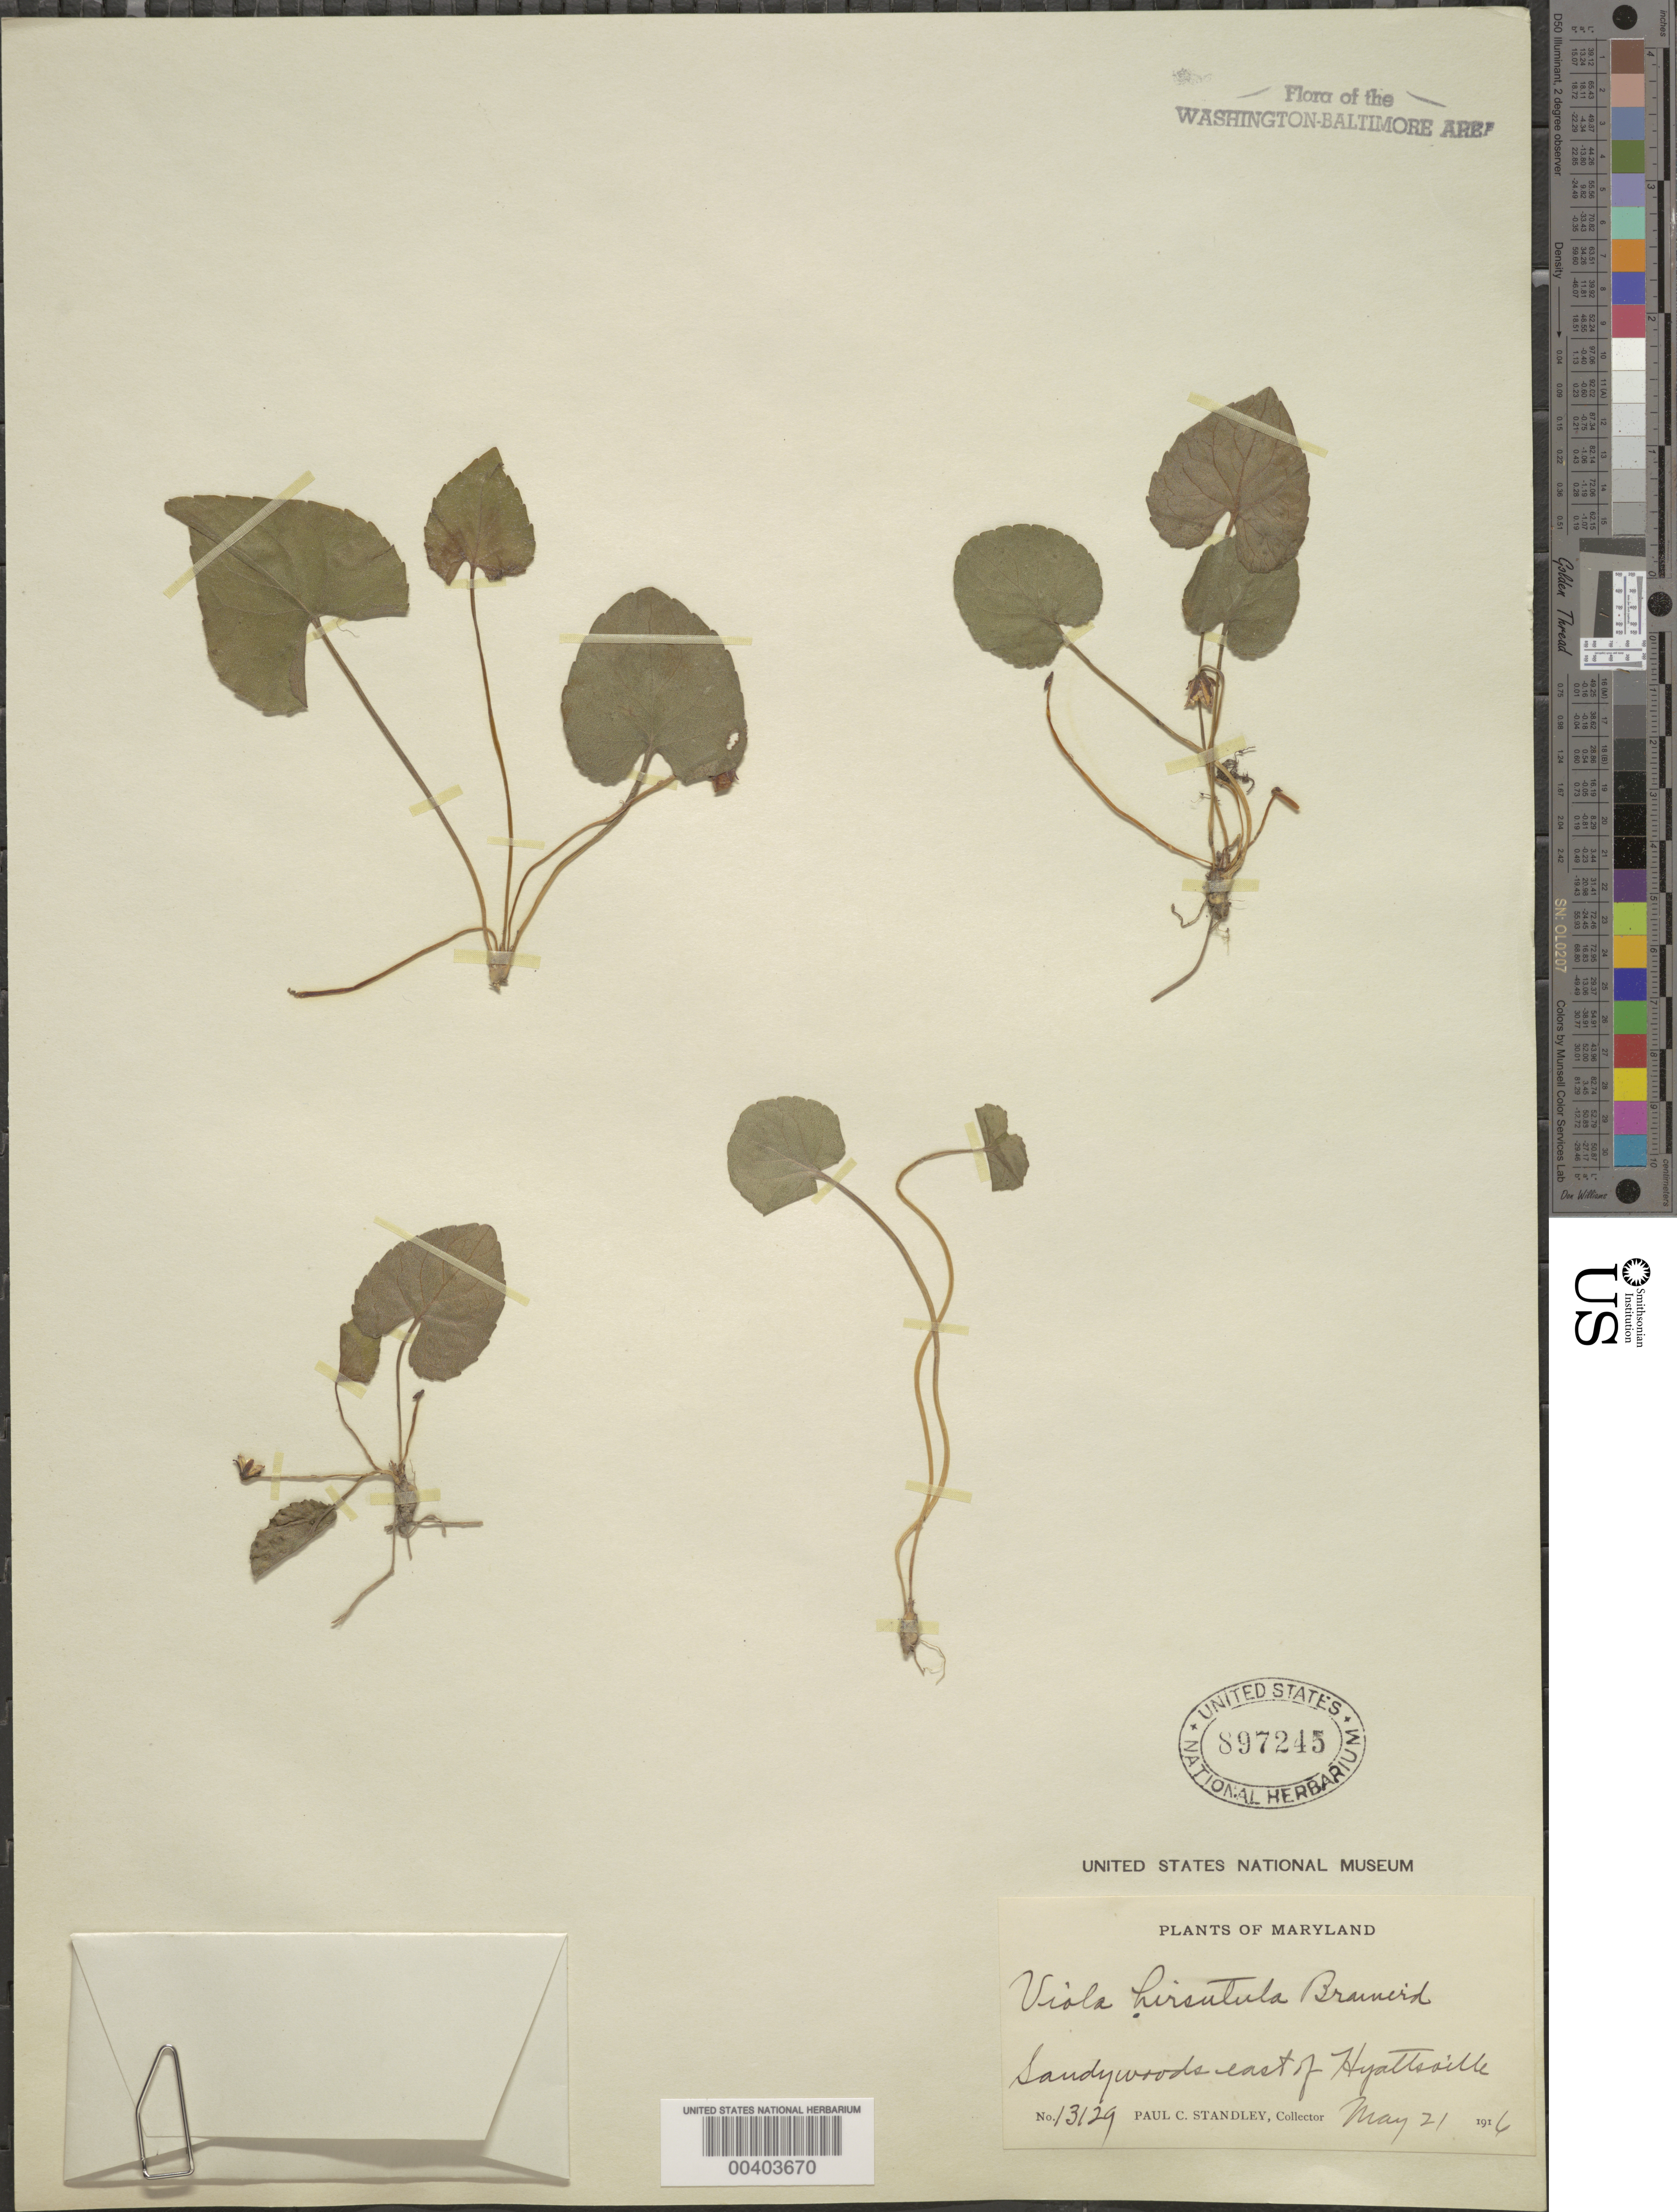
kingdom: Plantae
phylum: Tracheophyta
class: Magnoliopsida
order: Malpighiales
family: Violaceae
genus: Viola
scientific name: Viola hirsutula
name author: Brainerd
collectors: P. C. Standley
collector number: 13129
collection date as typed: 21 May 1916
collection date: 1916-05-21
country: United States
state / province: Maryland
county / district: Prince George's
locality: East of Hyattsville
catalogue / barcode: US 897245